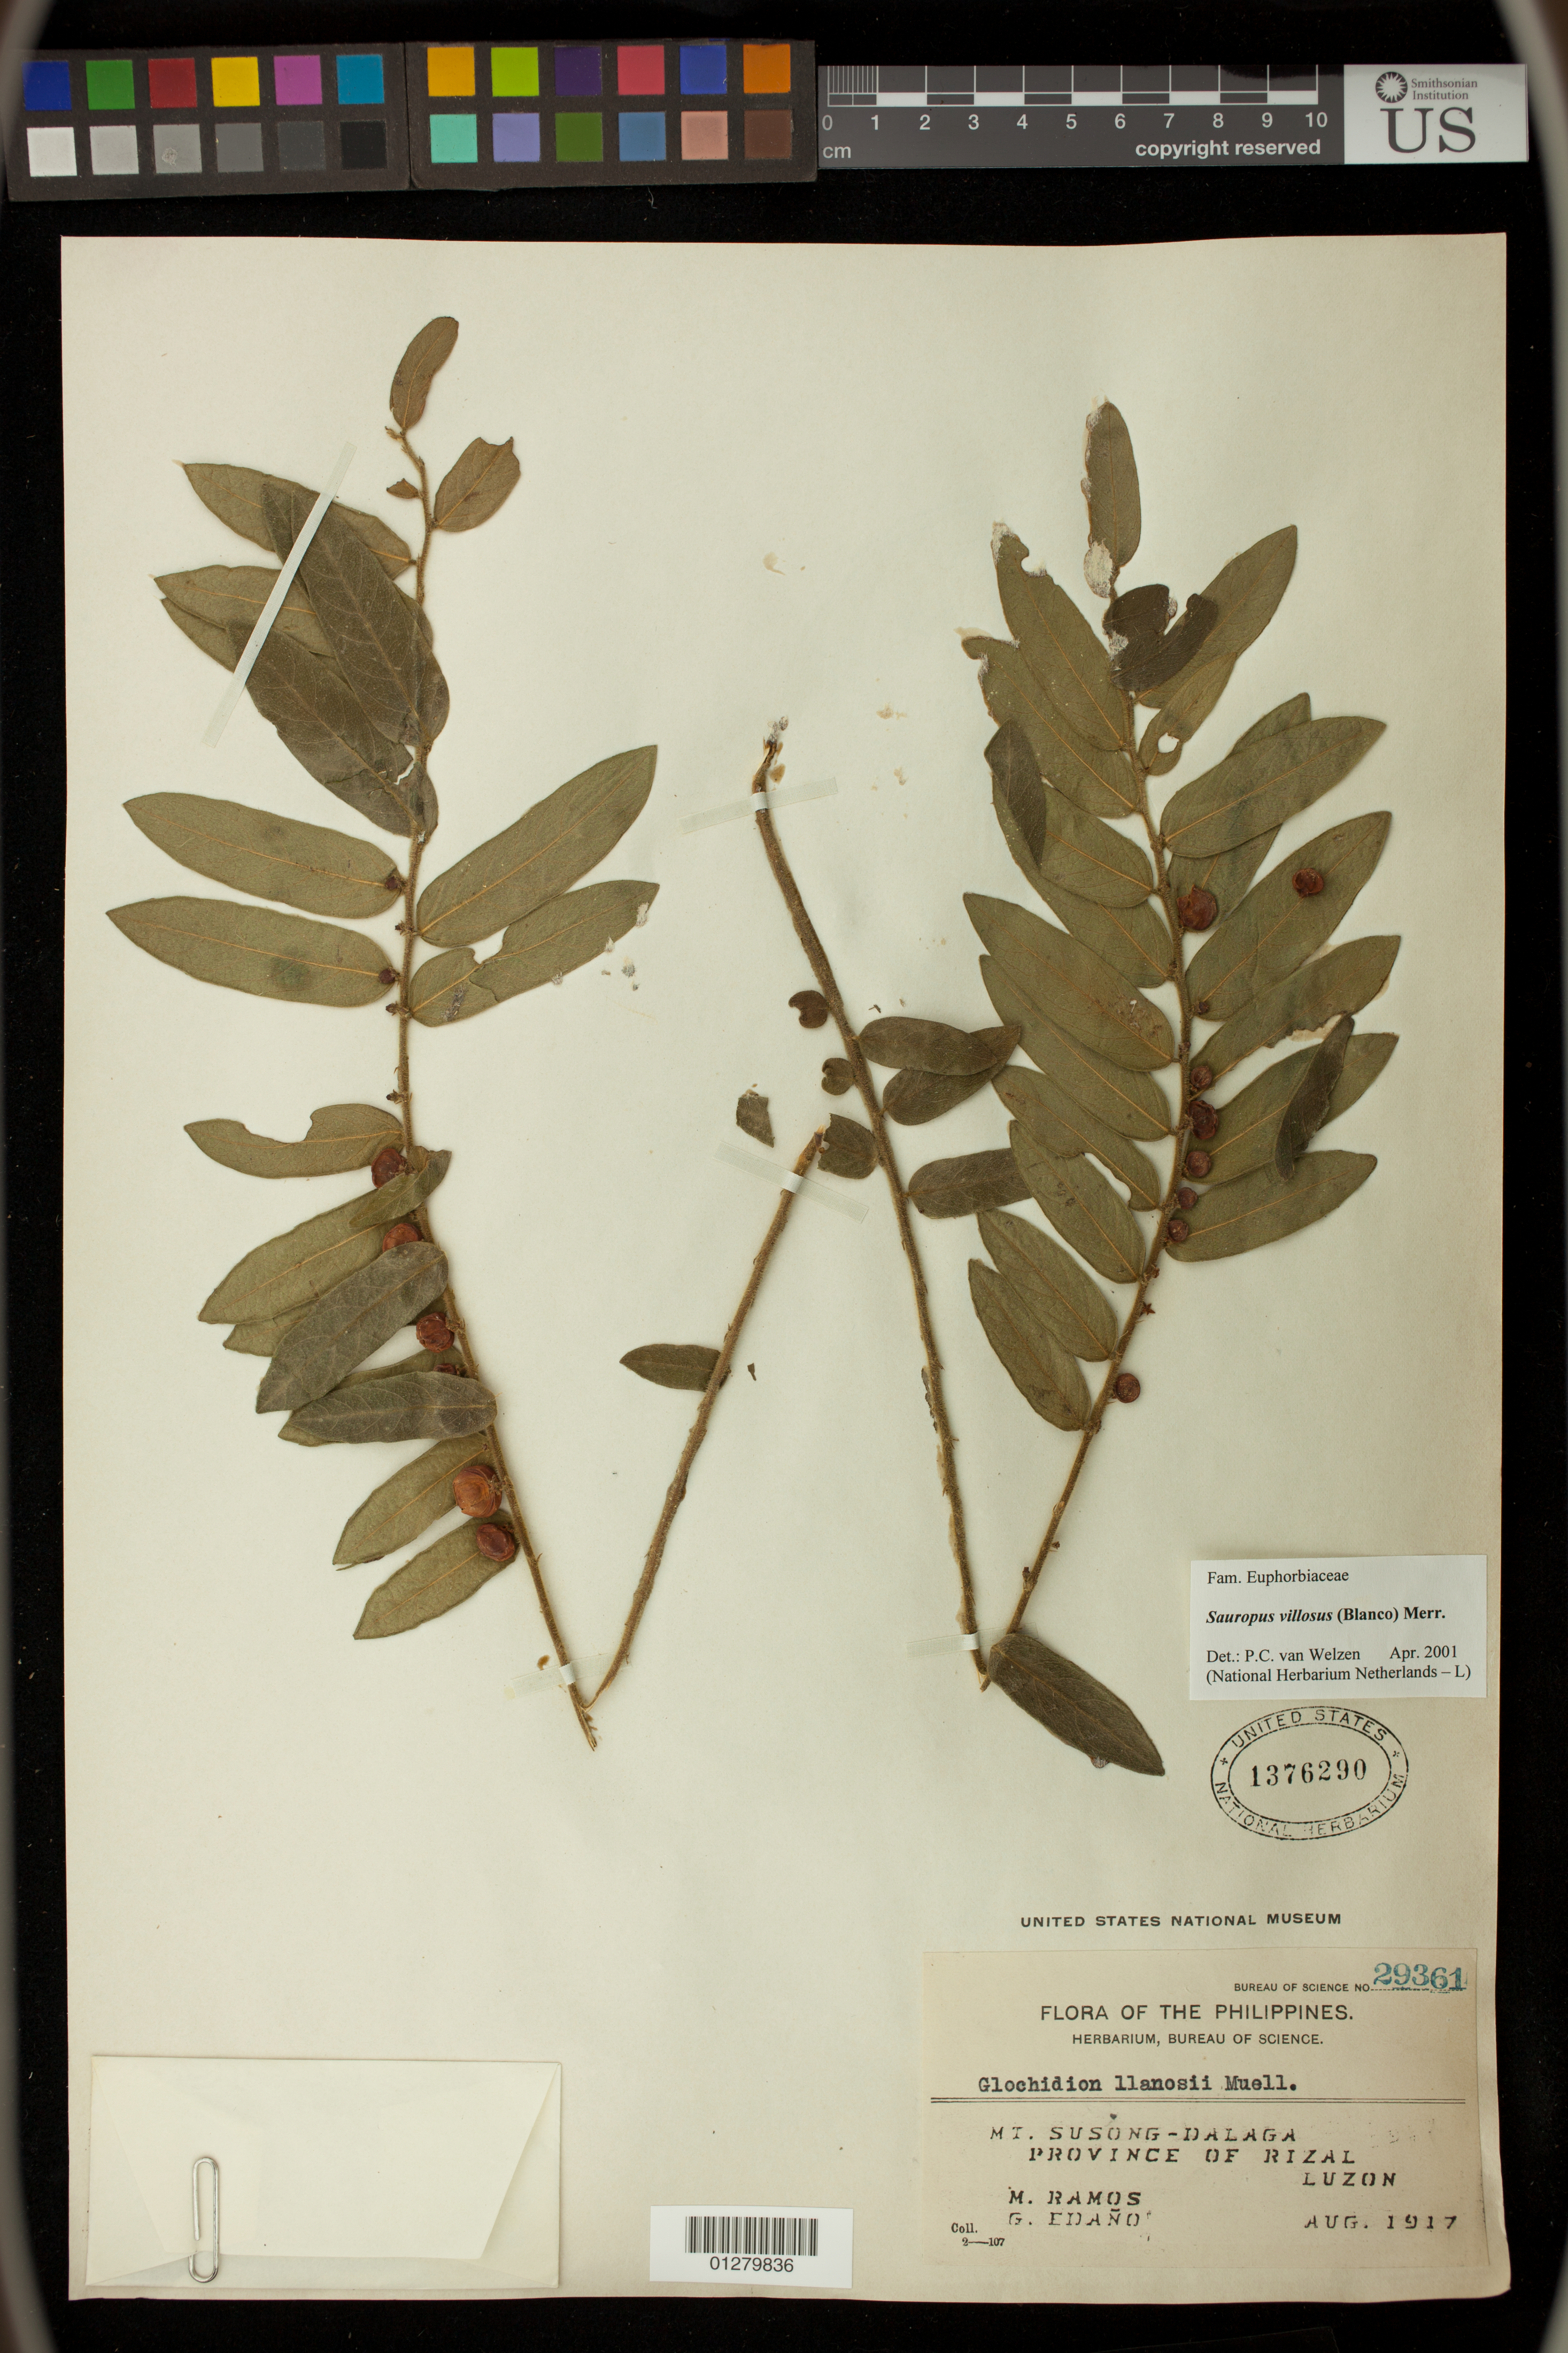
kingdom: Plantae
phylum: Tracheophyta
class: Magnoliopsida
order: Malpighiales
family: Phyllanthaceae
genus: Sauropus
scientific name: Sauropus villosus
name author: (Blanco) Merr.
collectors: M. Ramos & G. E. Edaño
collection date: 1917-08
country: Philippines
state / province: Calabarzon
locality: Rizal, Mt. Susong-Dalaga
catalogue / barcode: US 1376290